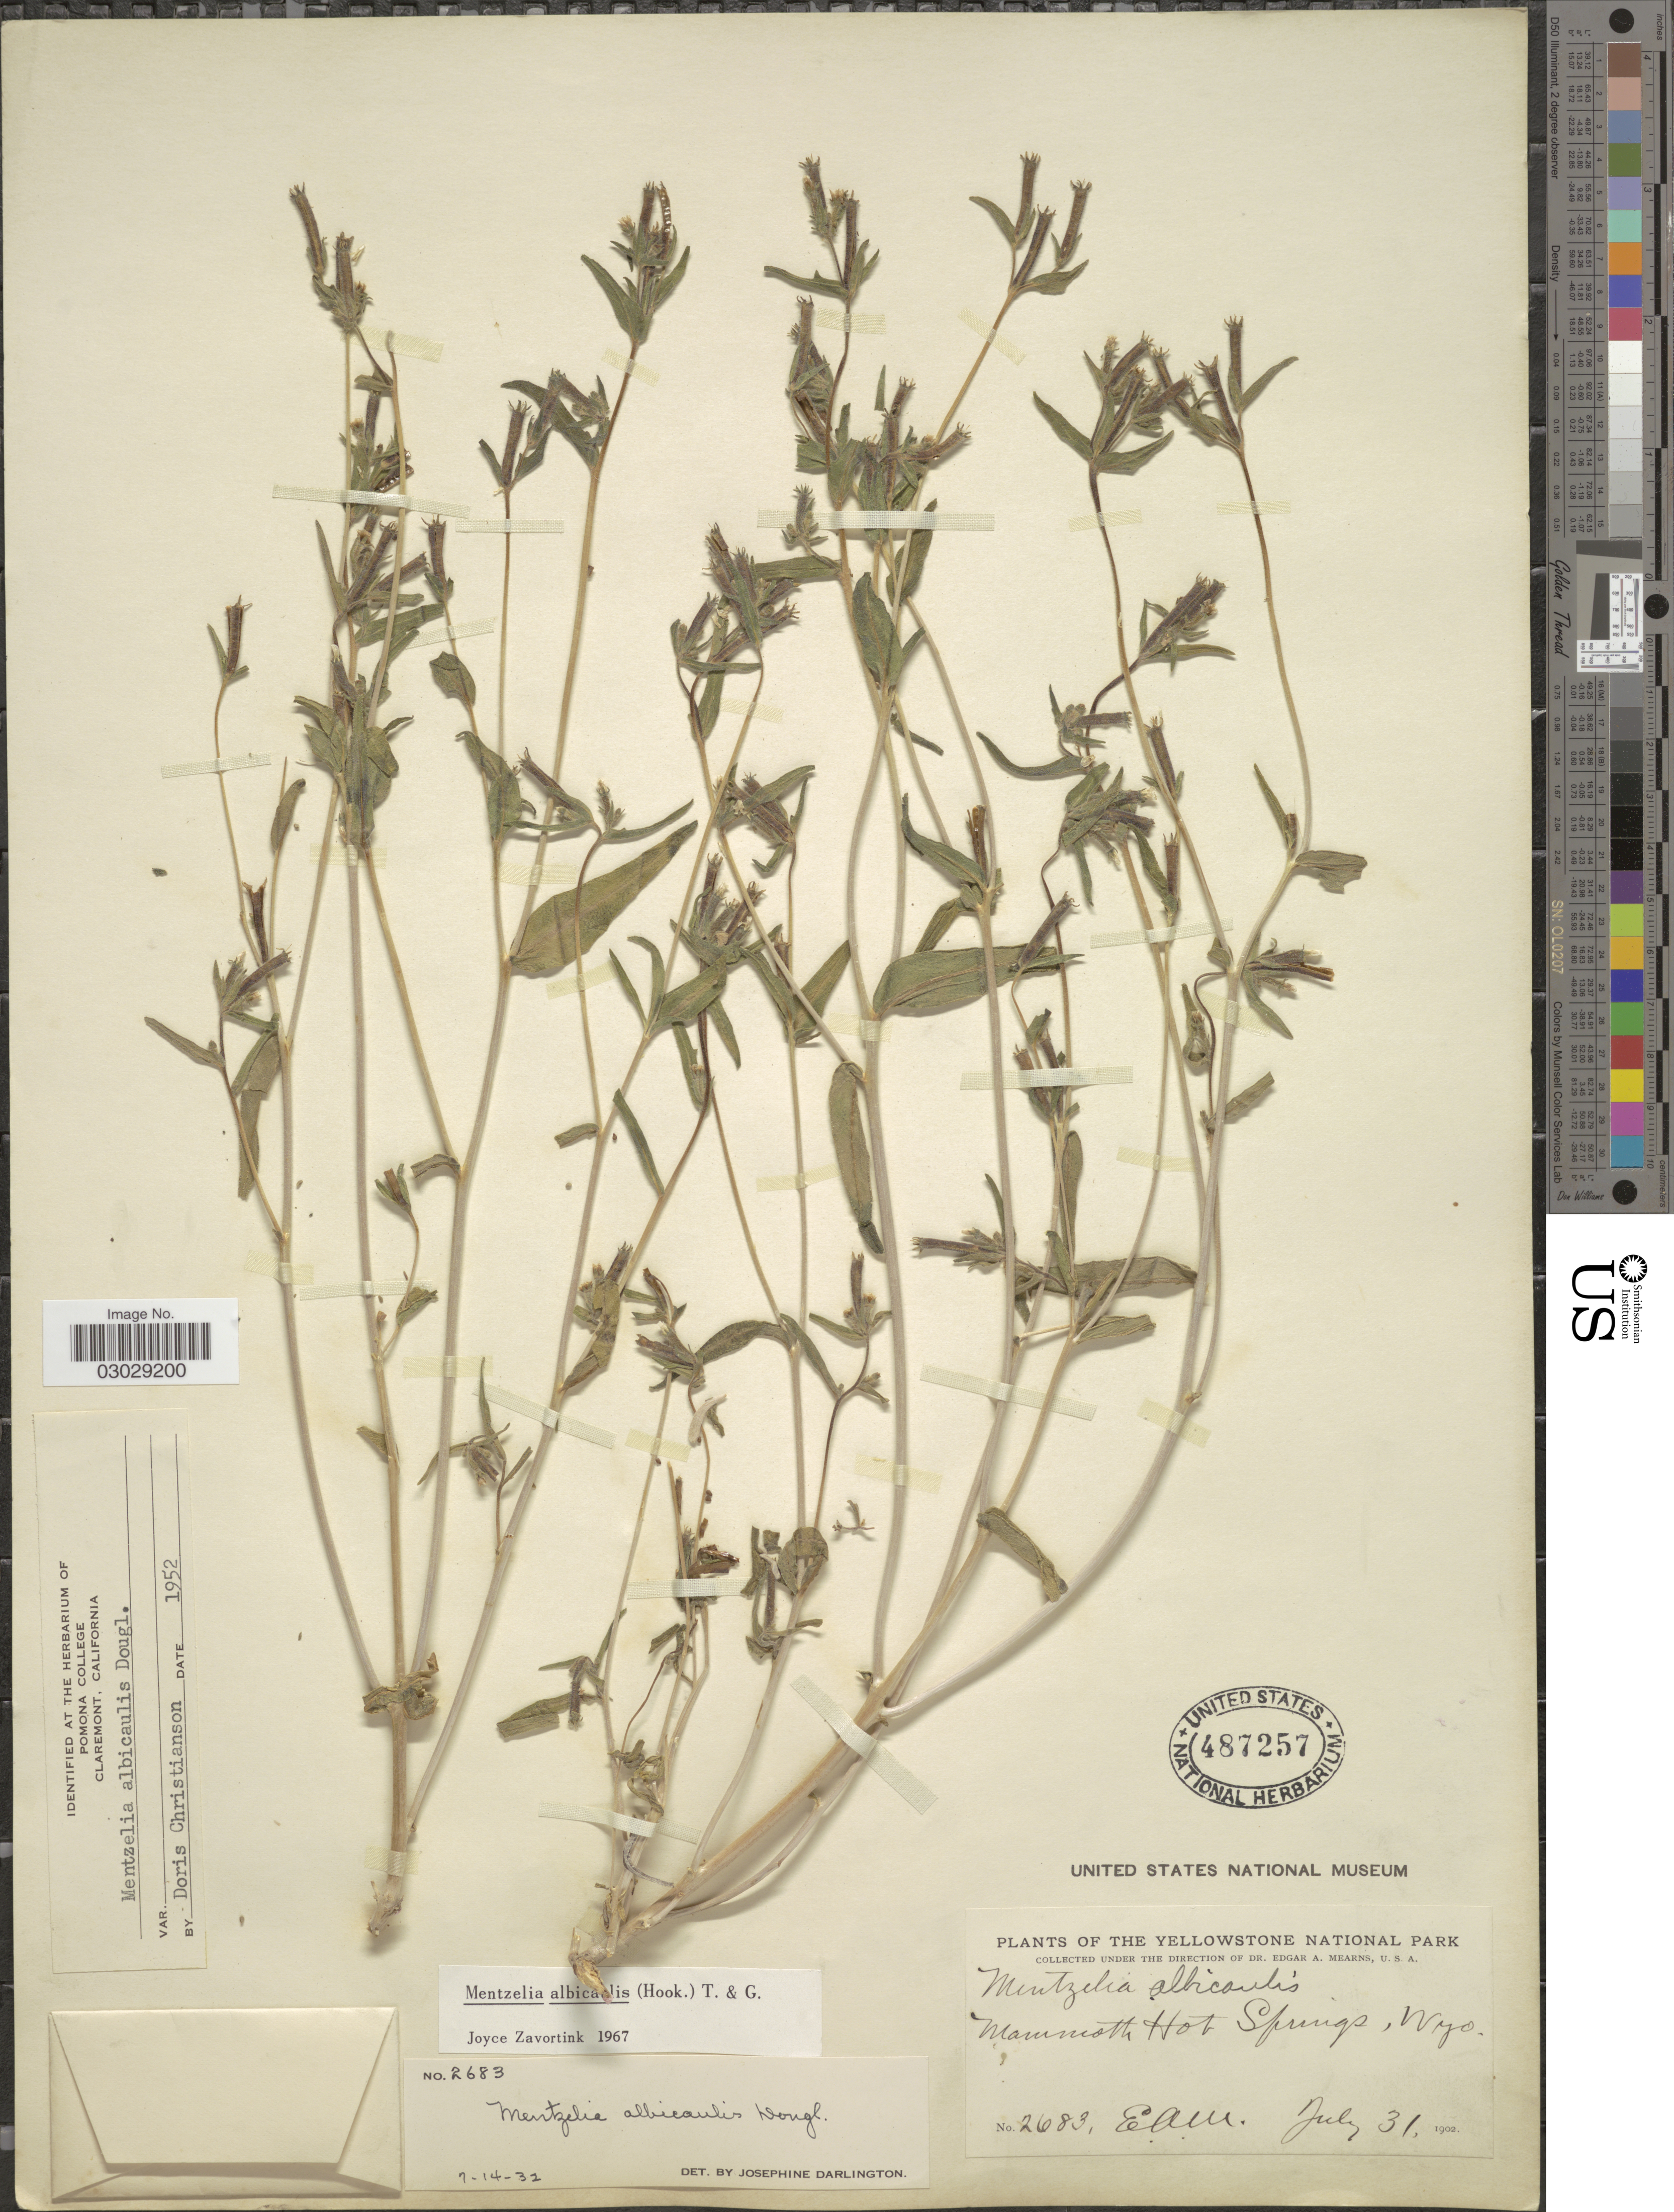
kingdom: Plantae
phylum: Tracheophyta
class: Magnoliopsida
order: Cornales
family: Loasaceae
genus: Mentzelia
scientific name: Mentzelia albicaulis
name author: (Douglas ex Hook.) Douglas ex Torr. & A. Gray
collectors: E. A. Mearns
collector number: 2683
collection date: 1902-07-31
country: United States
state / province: Wyoming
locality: The Yellowstone National Park. Mammoth Hot Springs.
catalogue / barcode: US 487257